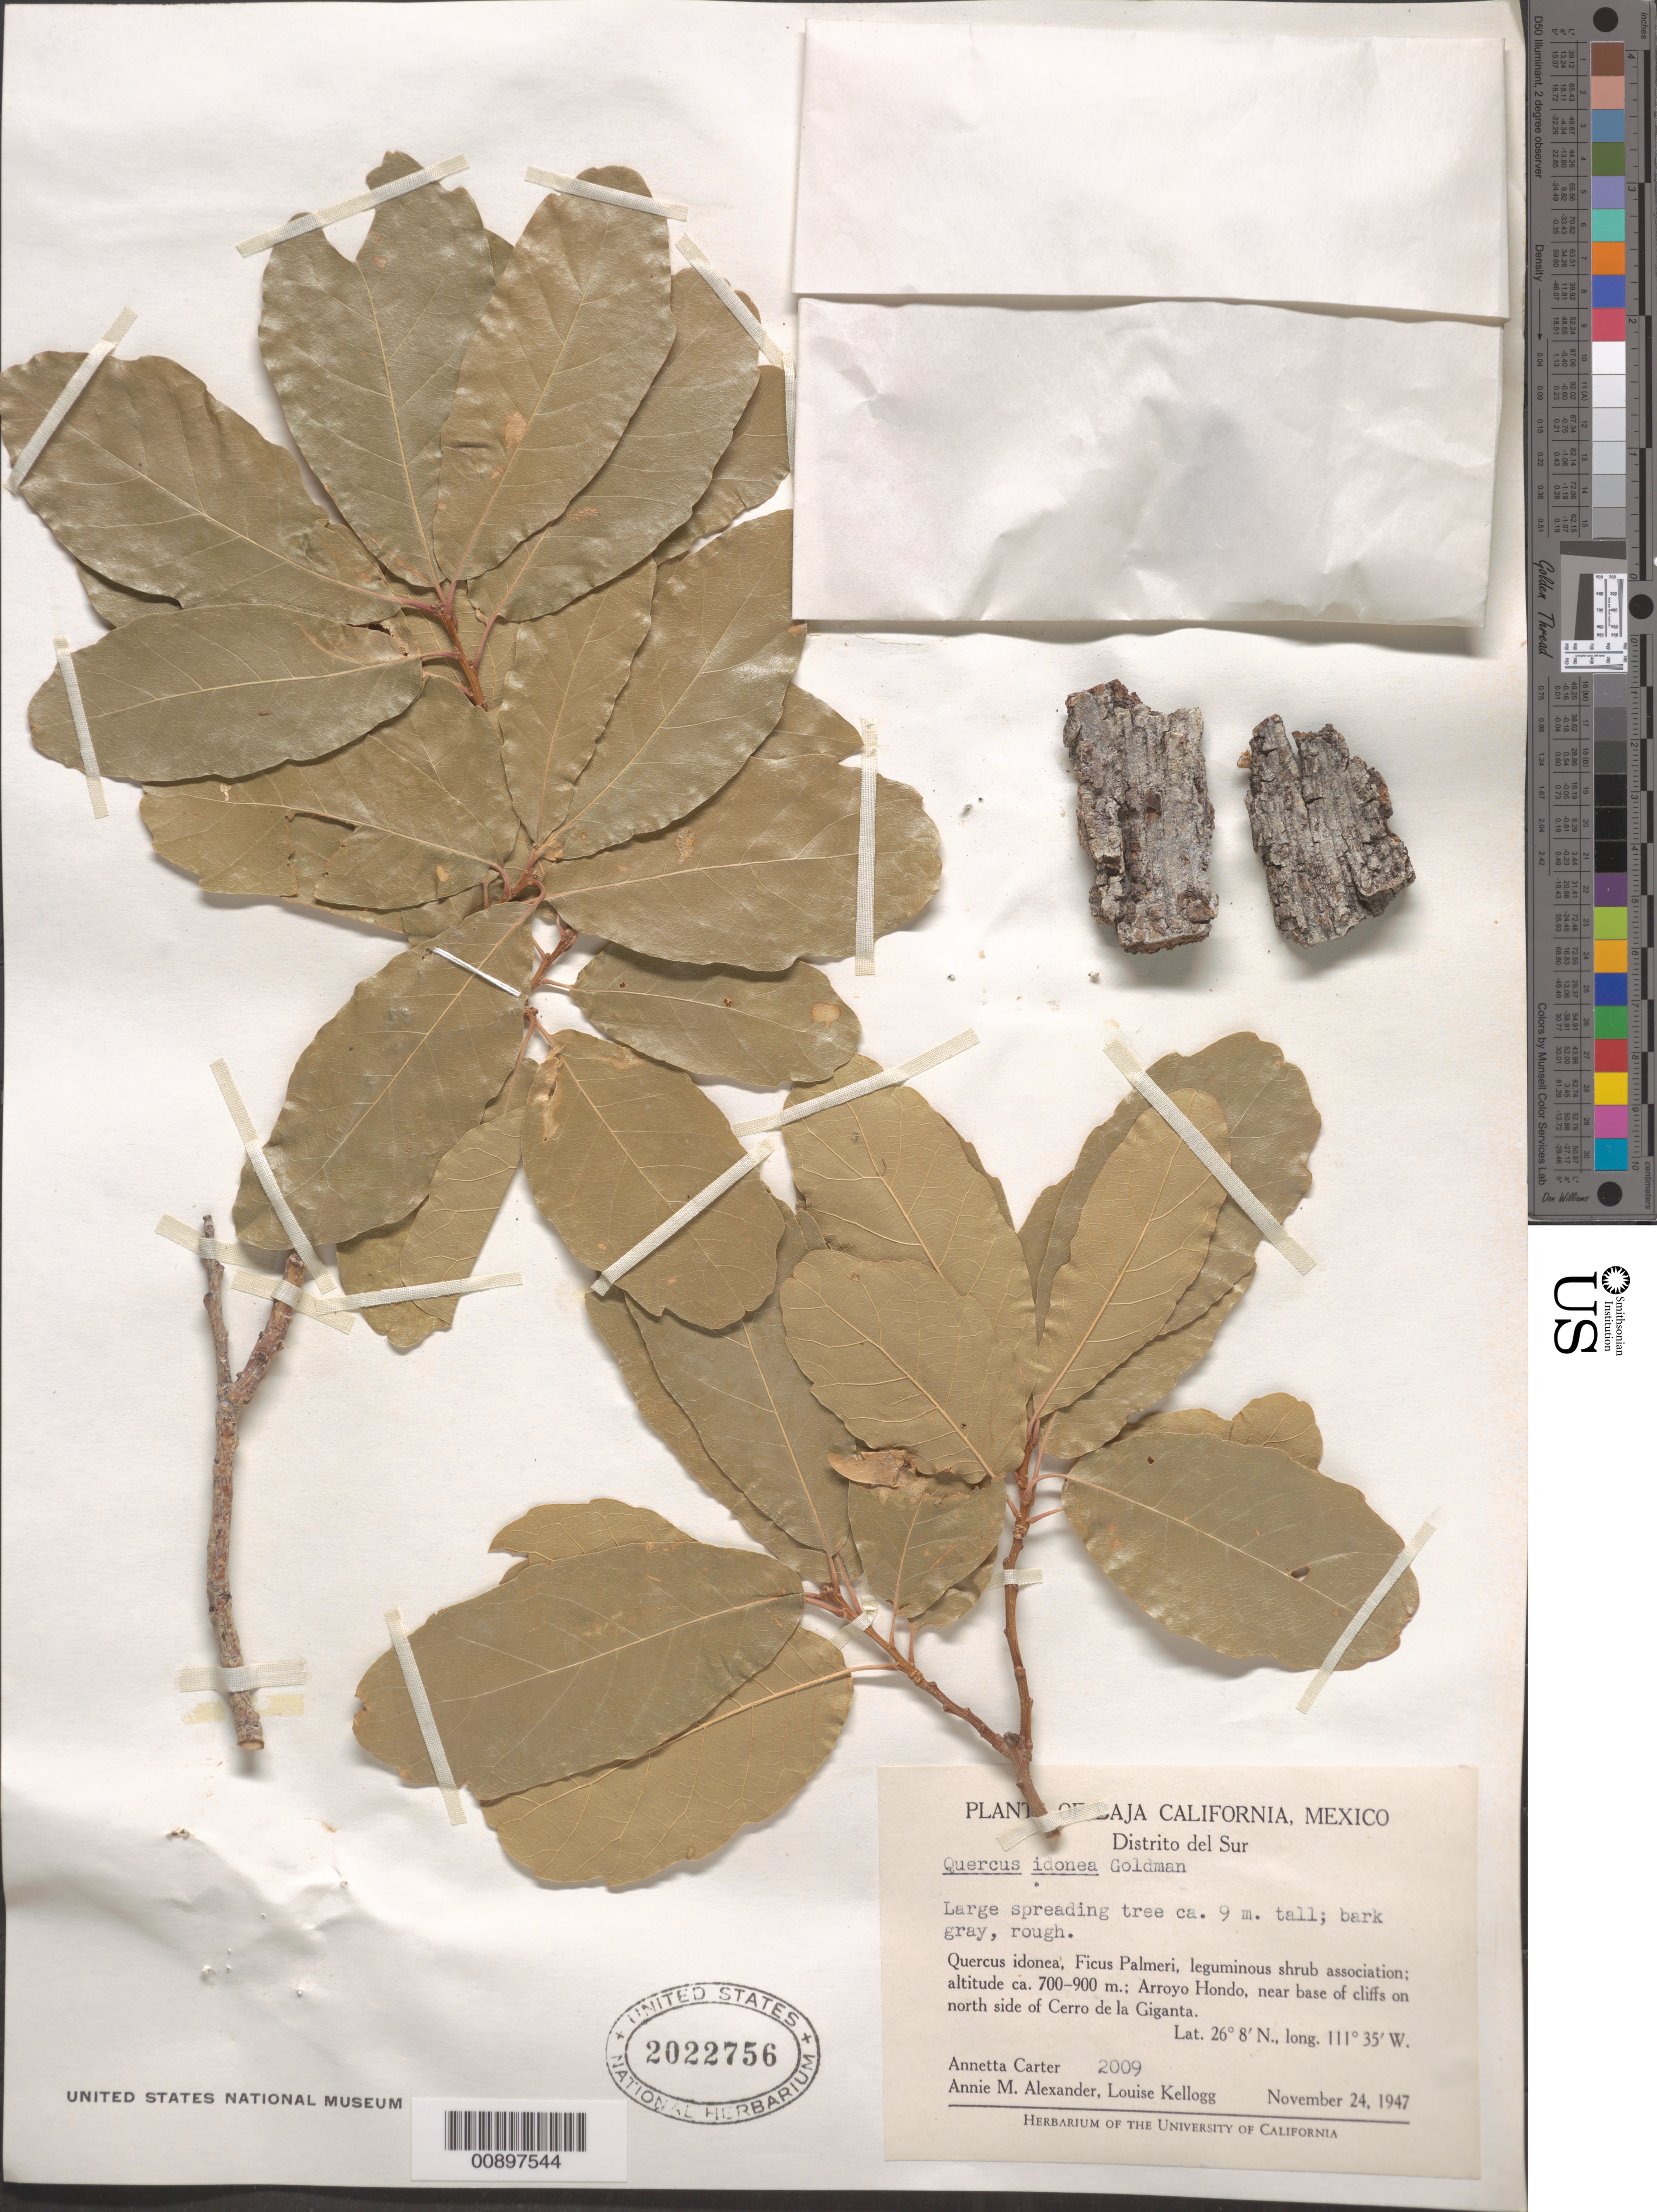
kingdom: Plantae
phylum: Tracheophyta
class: Magnoliopsida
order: Fagales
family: Fagaceae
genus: Quercus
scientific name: Quercus idonea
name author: Goldman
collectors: A. Carter, A. M. Alexander & L. Kellogg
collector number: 2009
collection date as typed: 24 Nov 1947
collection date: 1947-11-24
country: Mexico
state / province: Baja California Sur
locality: Arroyo Hondo, near base of cliffs on north side of Cerro de la Giganta. Baja California Distrito del Sur.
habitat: Near base of cliffs.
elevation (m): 900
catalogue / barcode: US 2022756